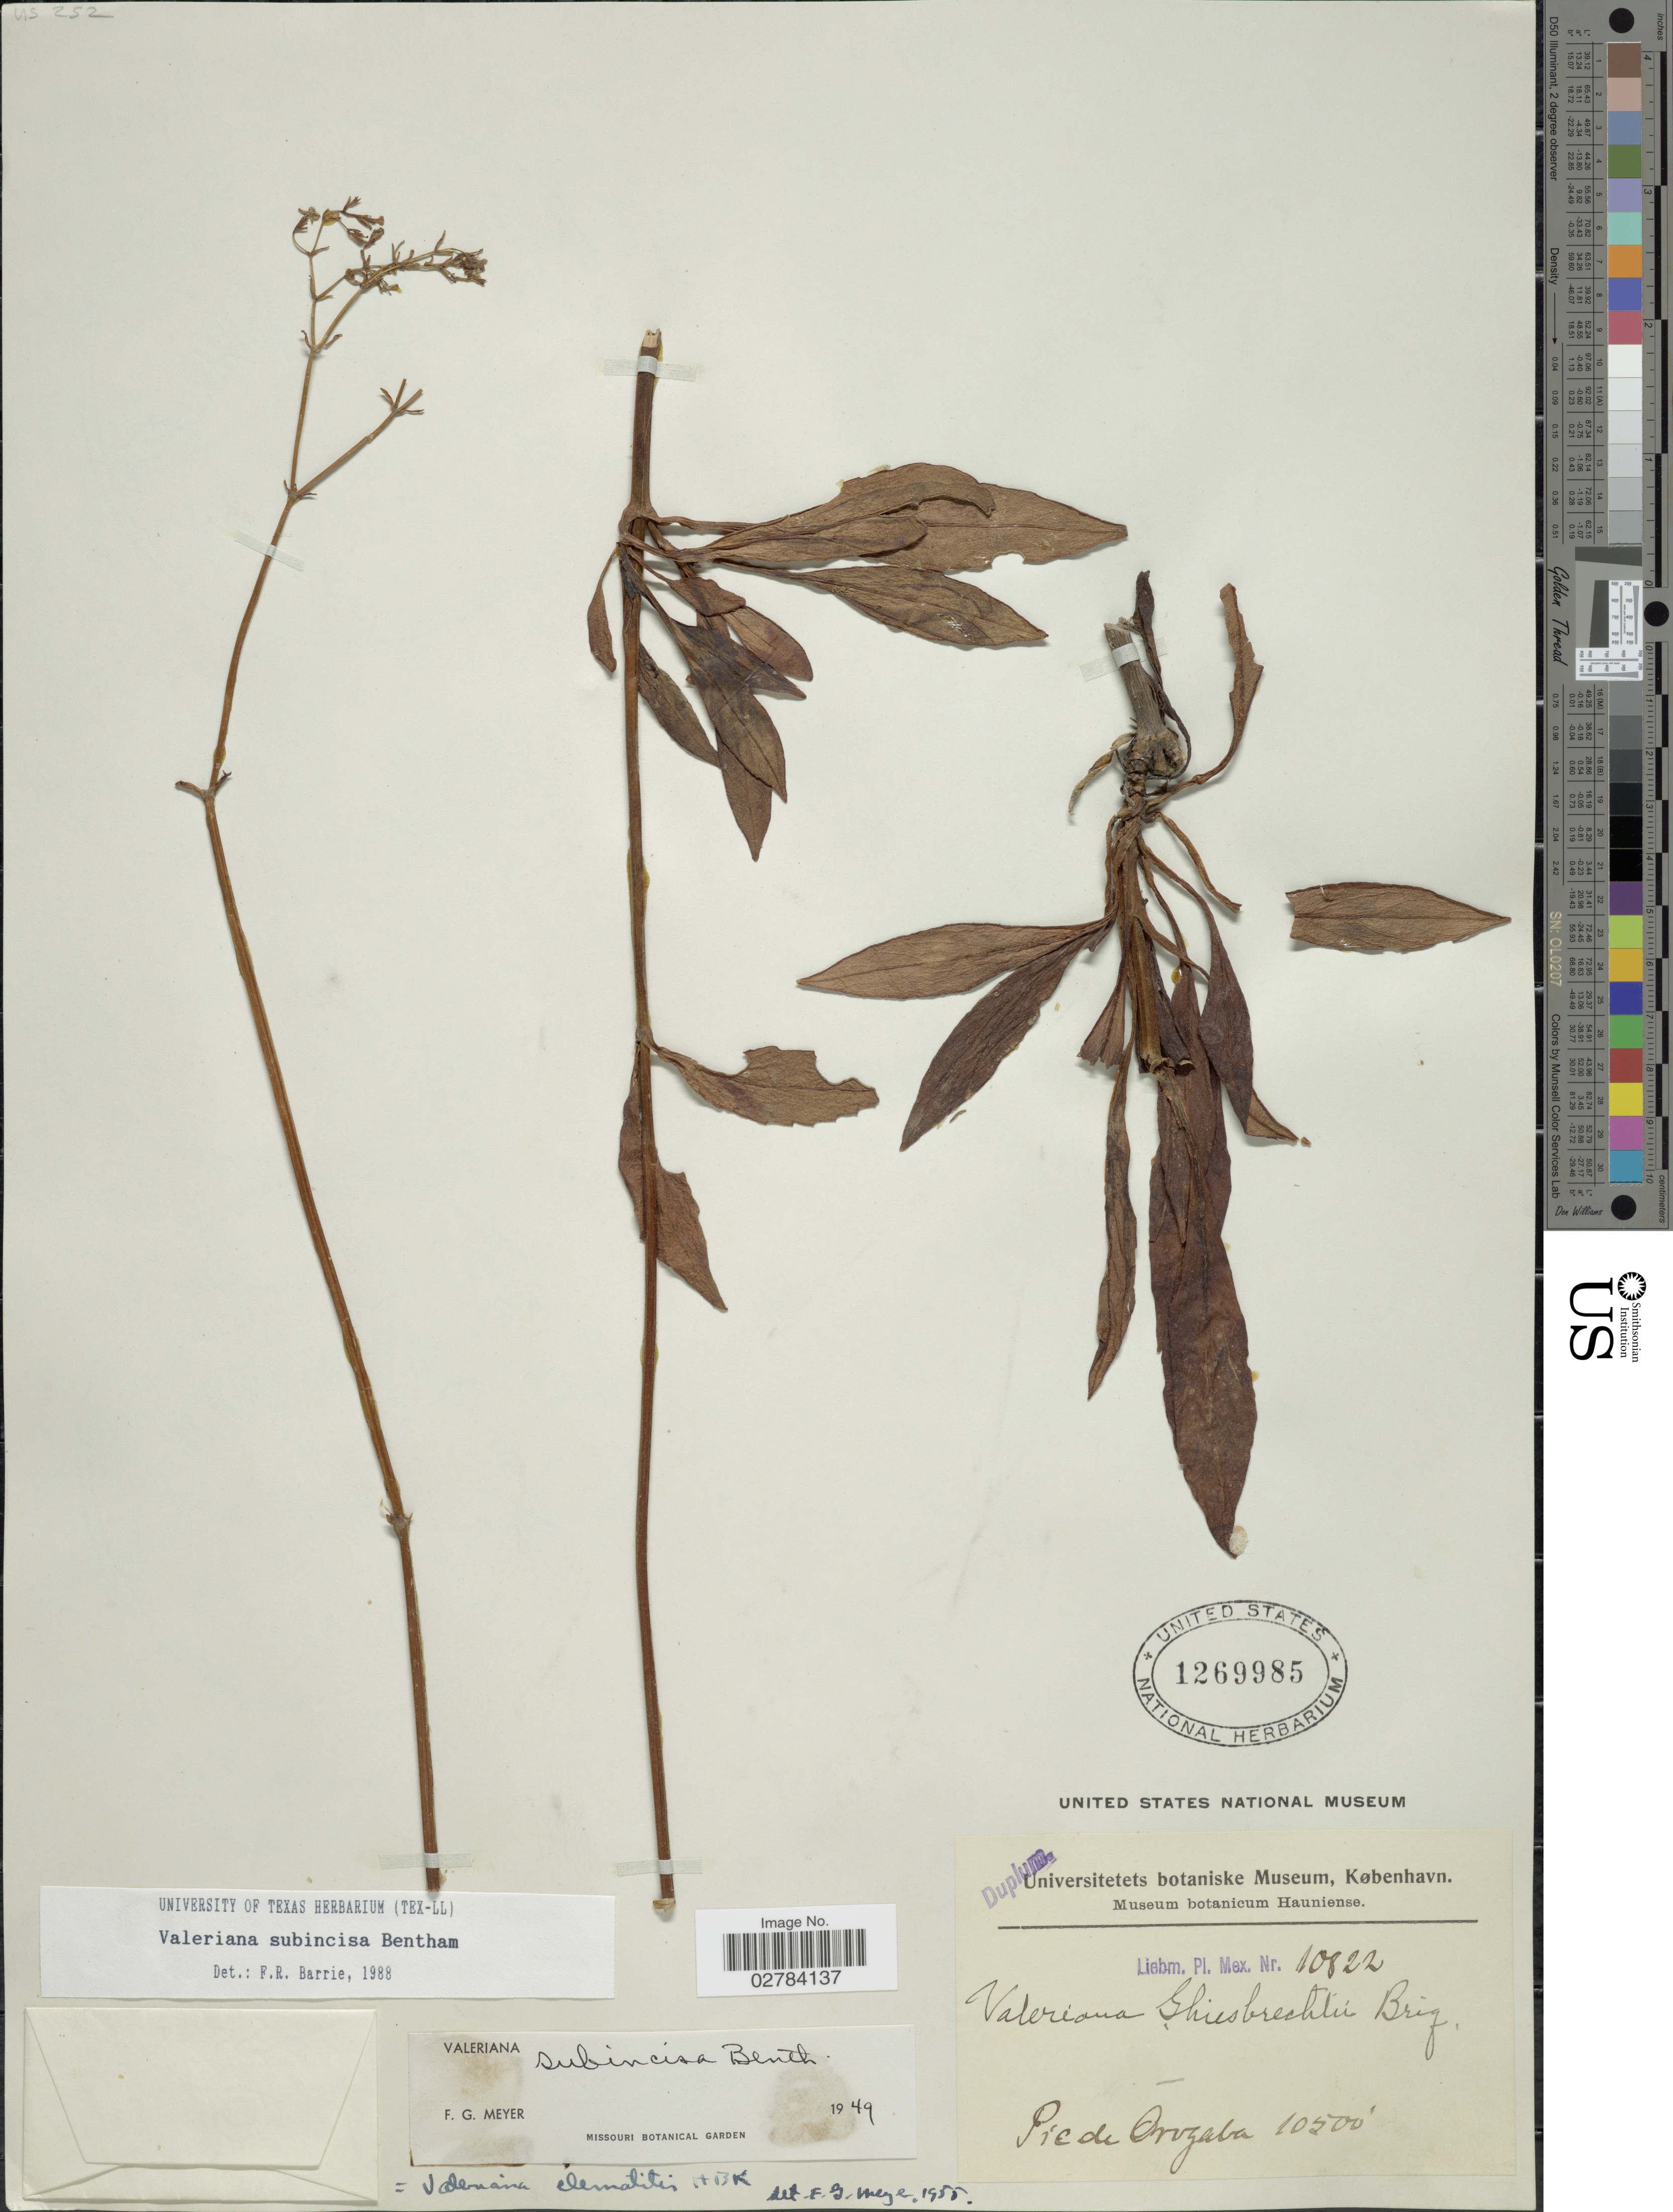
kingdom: Plantae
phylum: Tracheophyta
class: Magnoliopsida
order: Dipsacales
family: Caprifoliaceae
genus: Valeriana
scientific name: Valeriana subincisa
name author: Benth.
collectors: Liebm.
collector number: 10822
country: Mexico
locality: Pic de Orizaba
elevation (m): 3200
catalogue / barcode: US 1269985